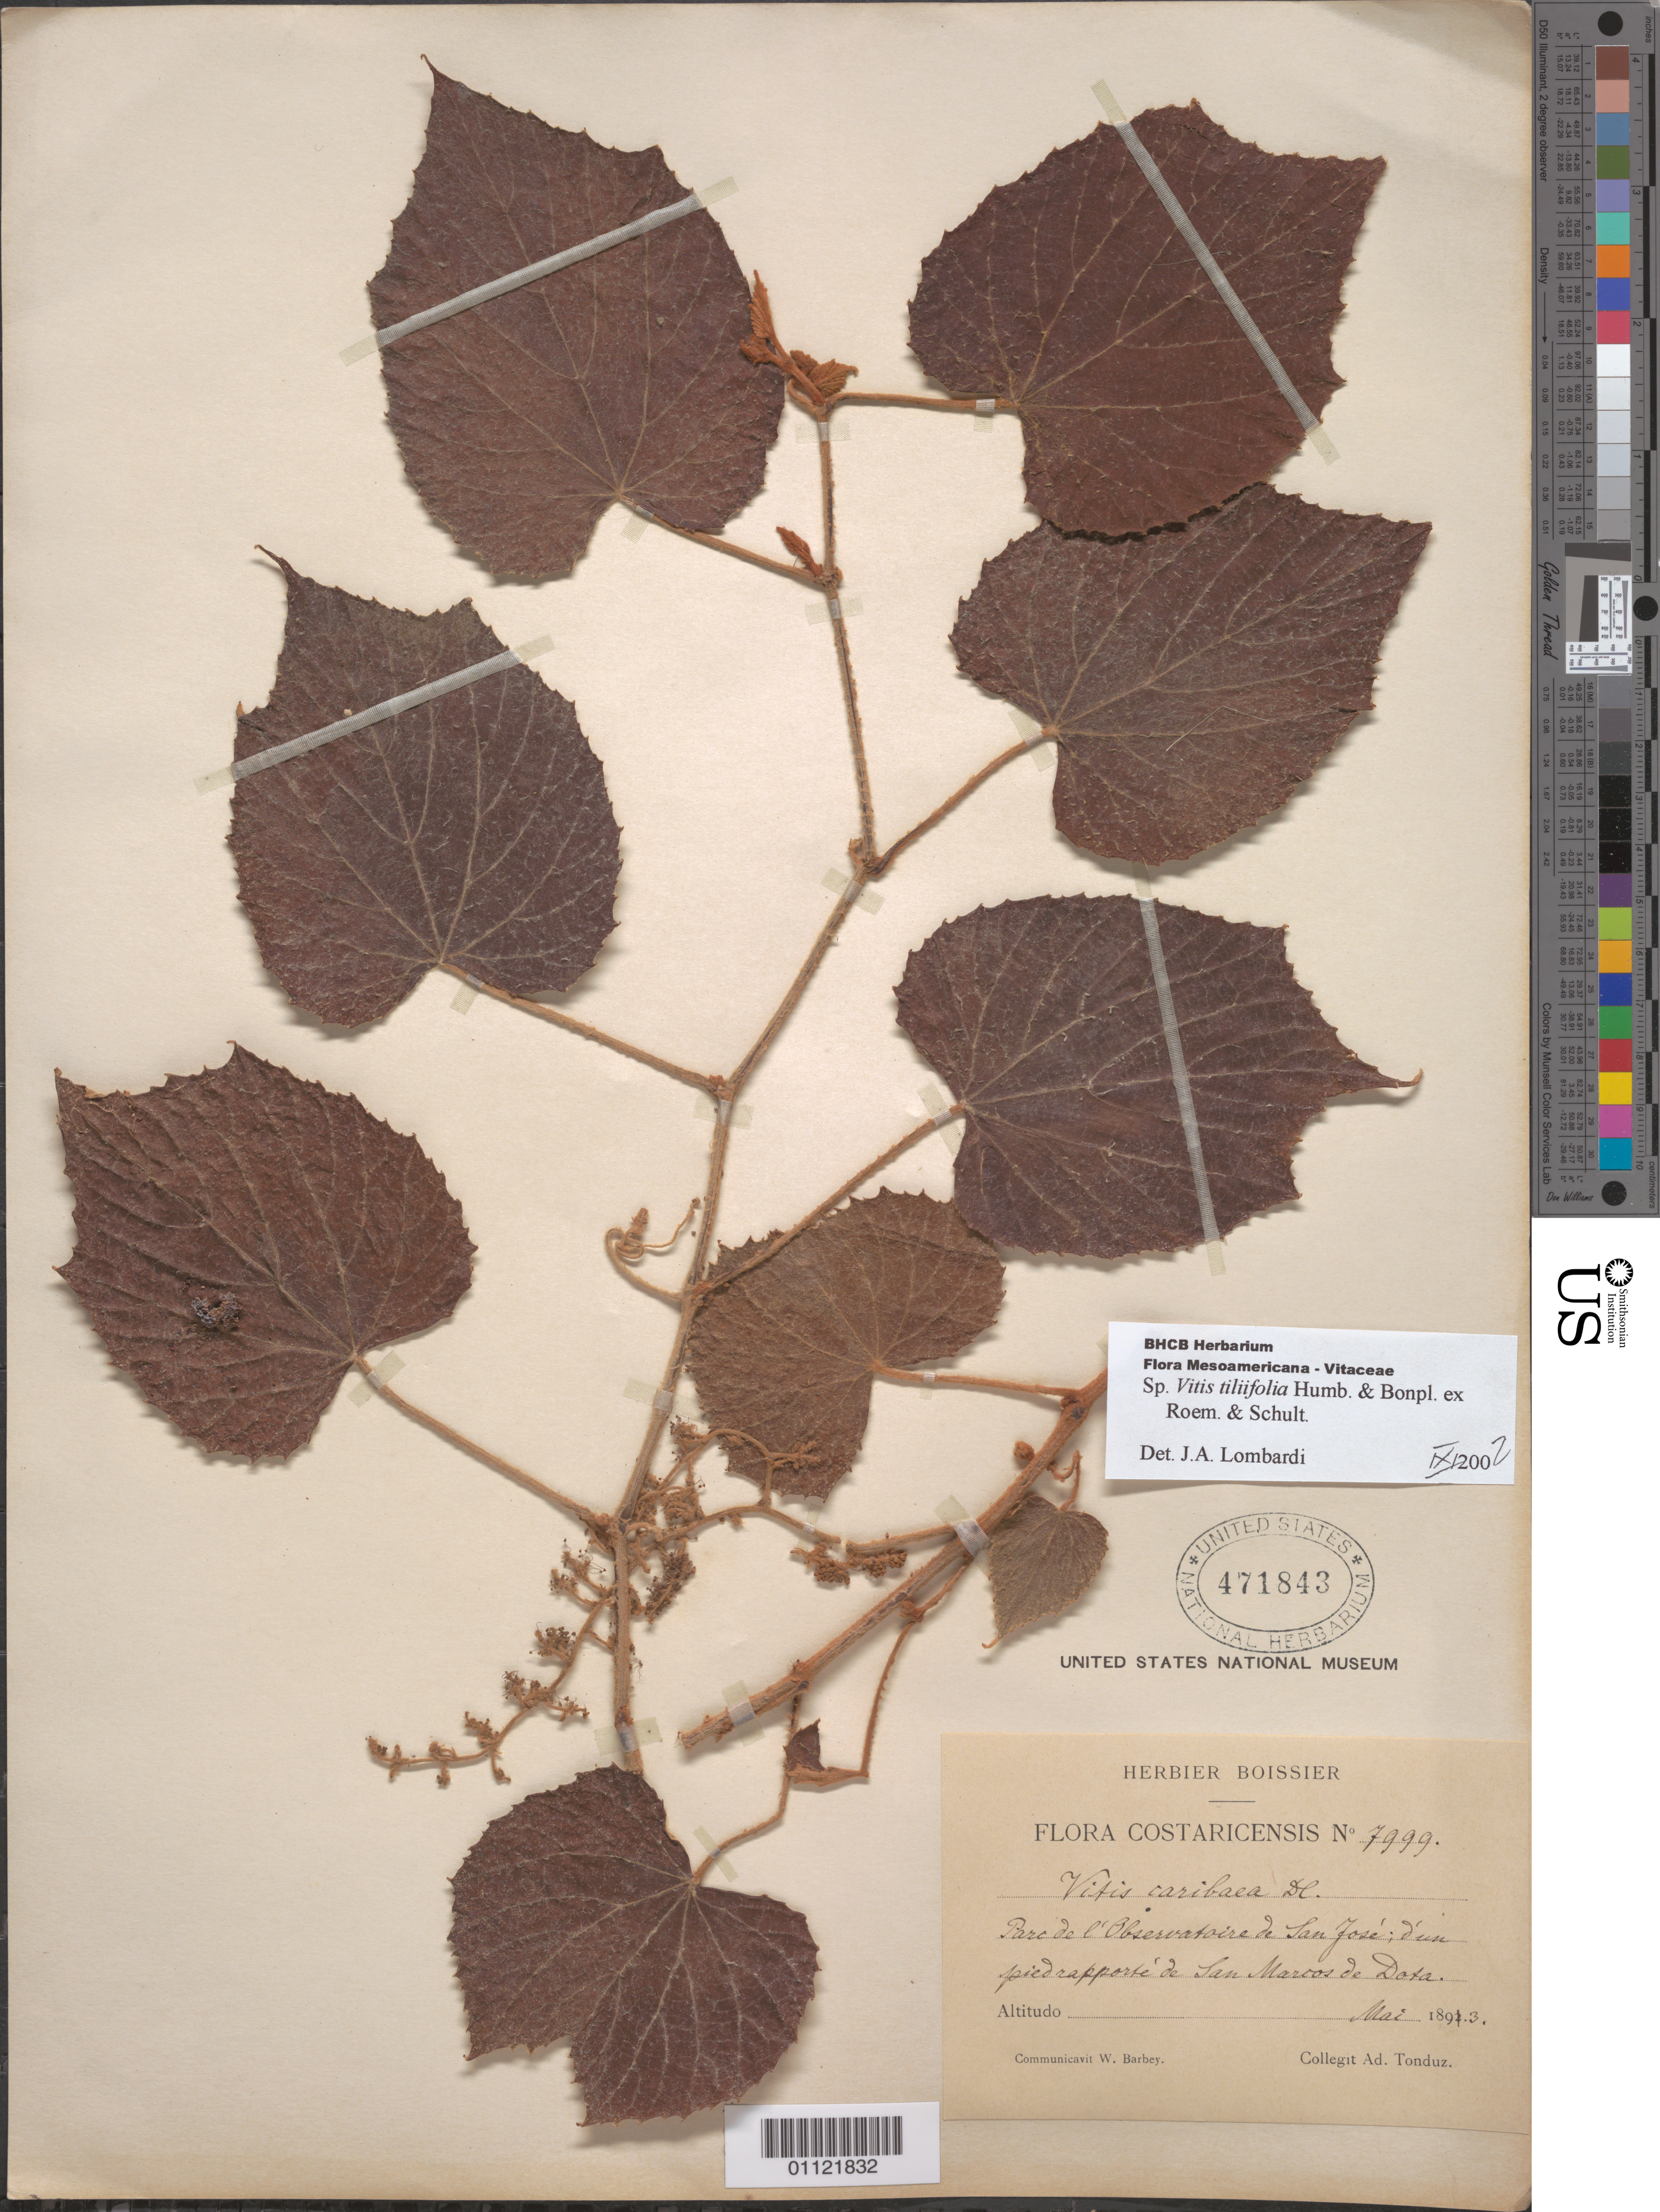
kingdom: Plantae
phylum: Tracheophyta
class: Magnoliopsida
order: Vitales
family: Vitaceae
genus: Vitis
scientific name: Vitis tiliifolia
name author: Humb. & Bonpl. ex Schult.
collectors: A. Tonduz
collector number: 7999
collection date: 1891-03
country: Costa Rica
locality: Pare de l'Bbsesvataire de San Jose'; d'un pied rapporte'de San Marcos de Dota.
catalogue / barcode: US 471843